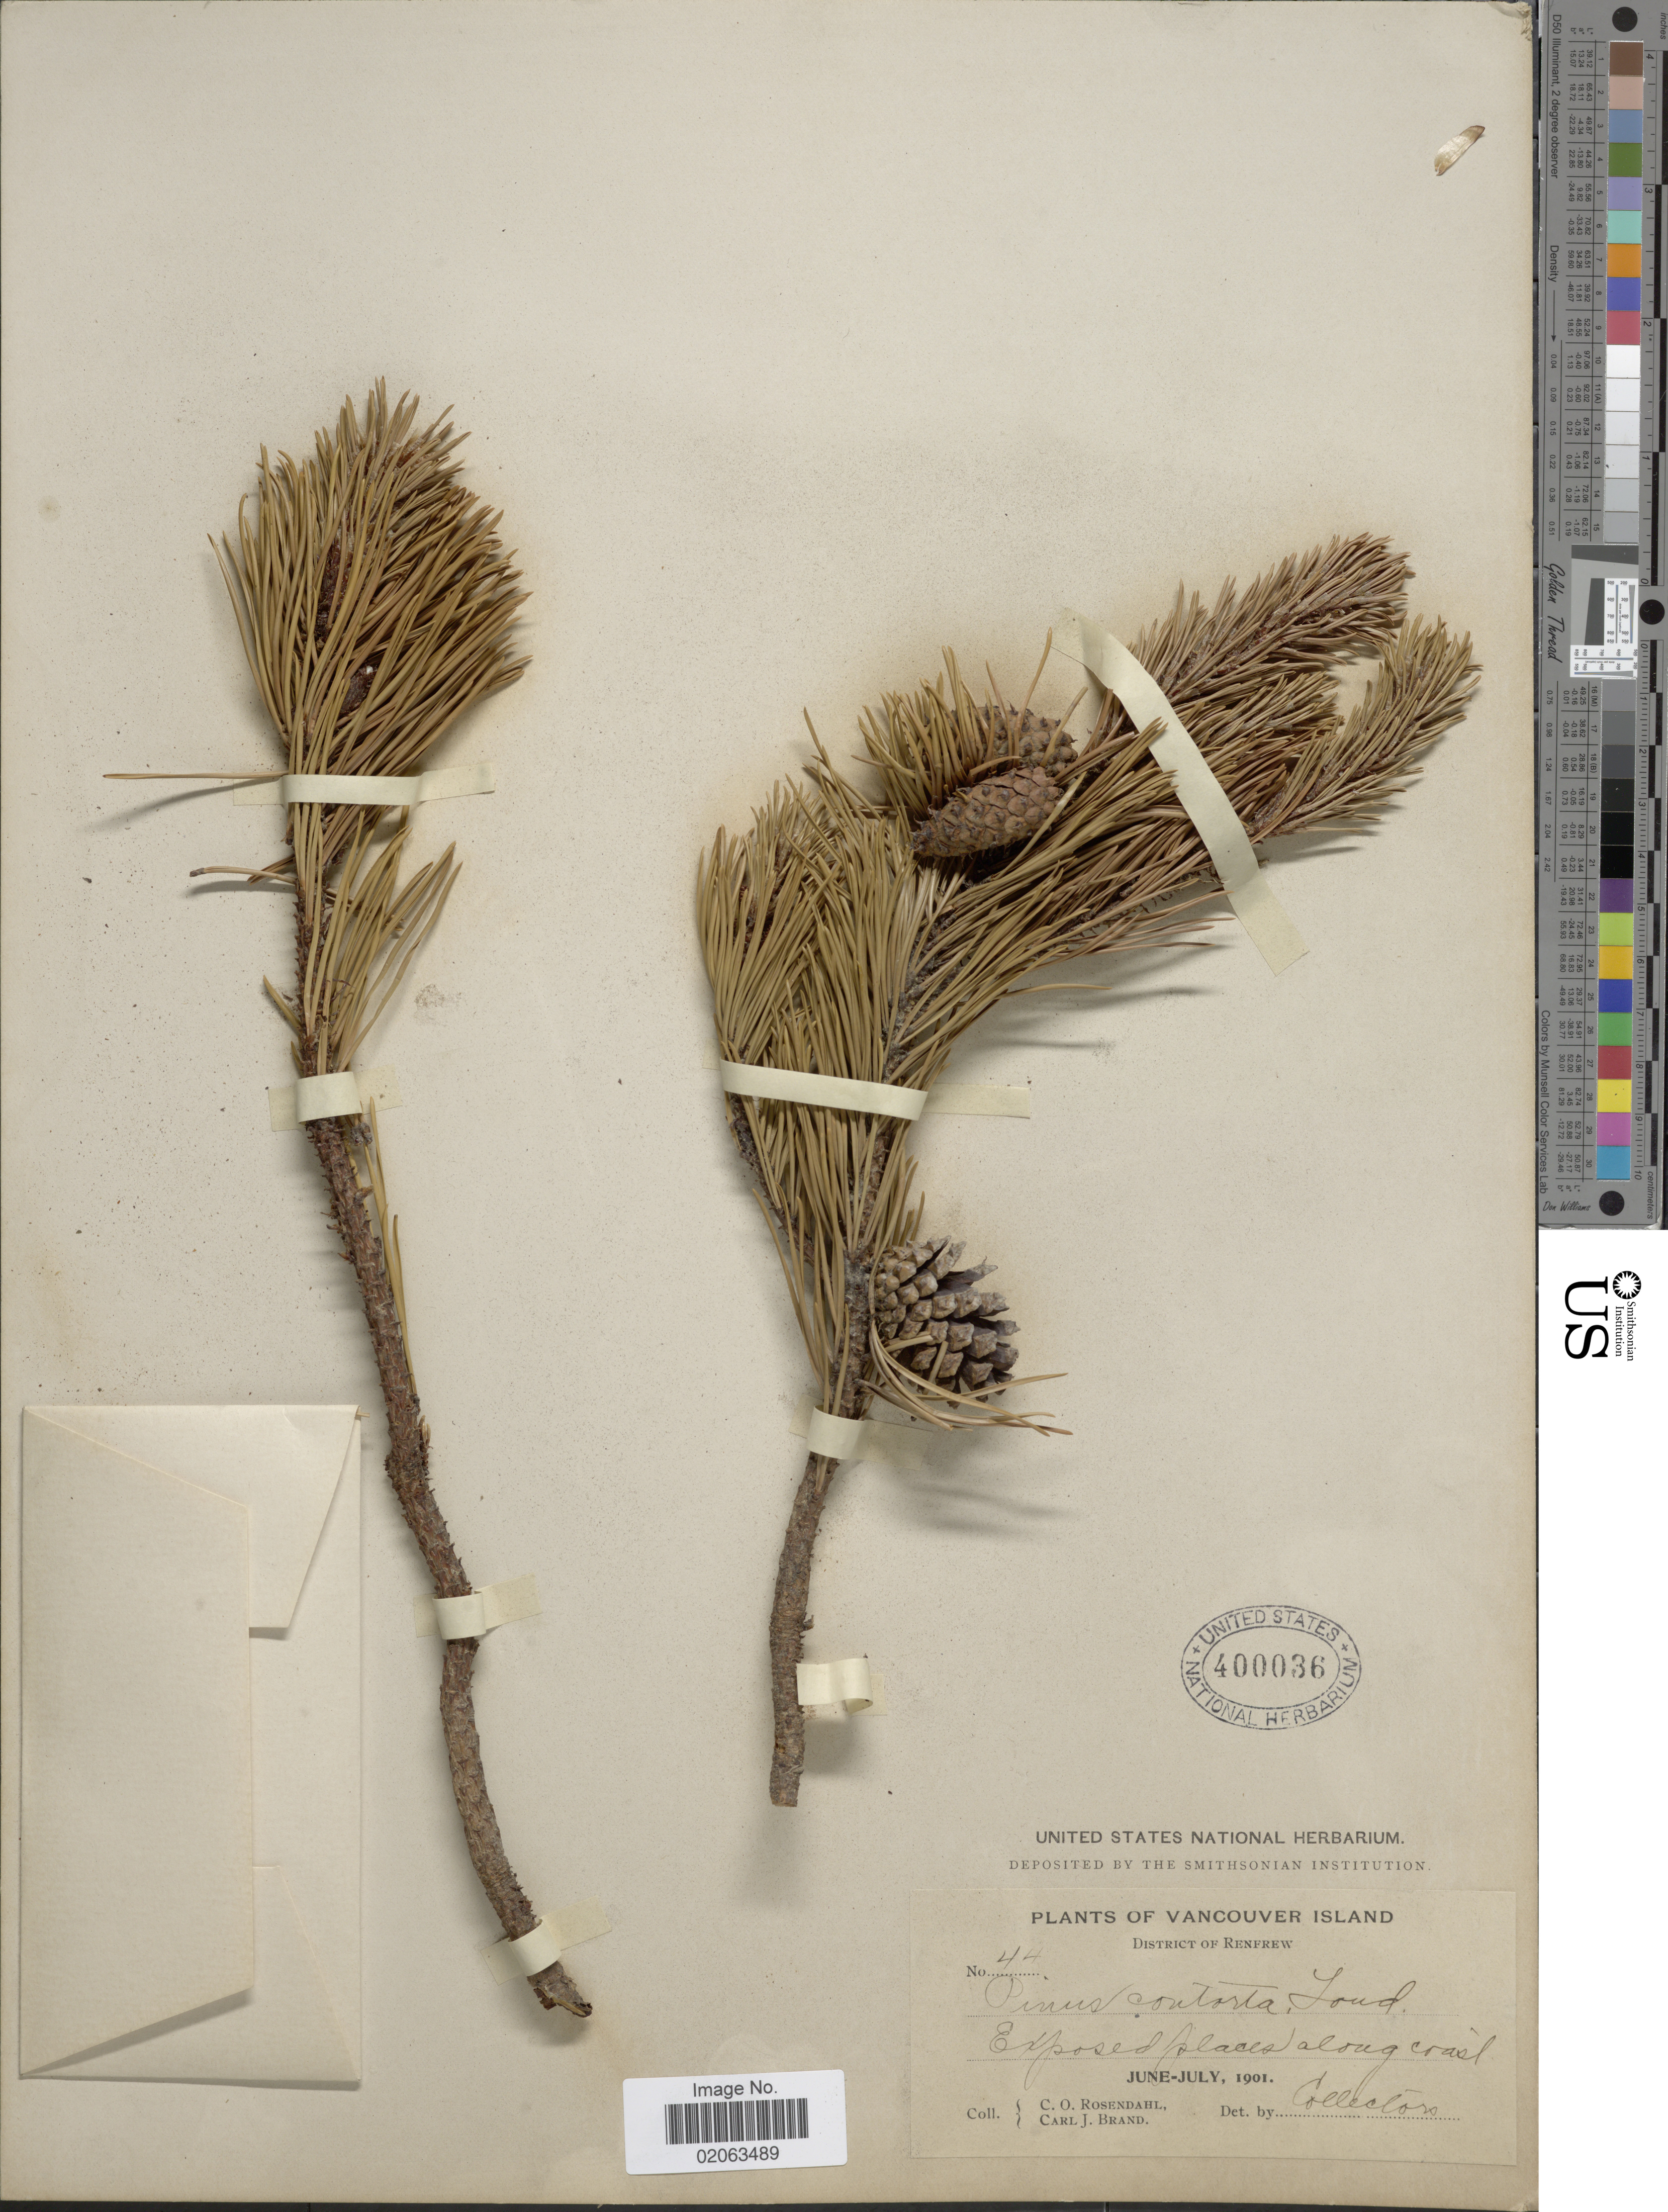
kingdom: Plantae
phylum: Tracheophyta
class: Pinopsida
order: Pinales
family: Pinaceae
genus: Pinus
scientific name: Pinus contorta var. contorta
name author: Douglas ex Loudon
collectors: C. O. Rosendahl & C. J. Brand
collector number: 44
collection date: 1901-06/1901-07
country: Canada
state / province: British Columbia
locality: Vancouver Island. Exposed places along road. District of Renfrew.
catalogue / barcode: US 400036